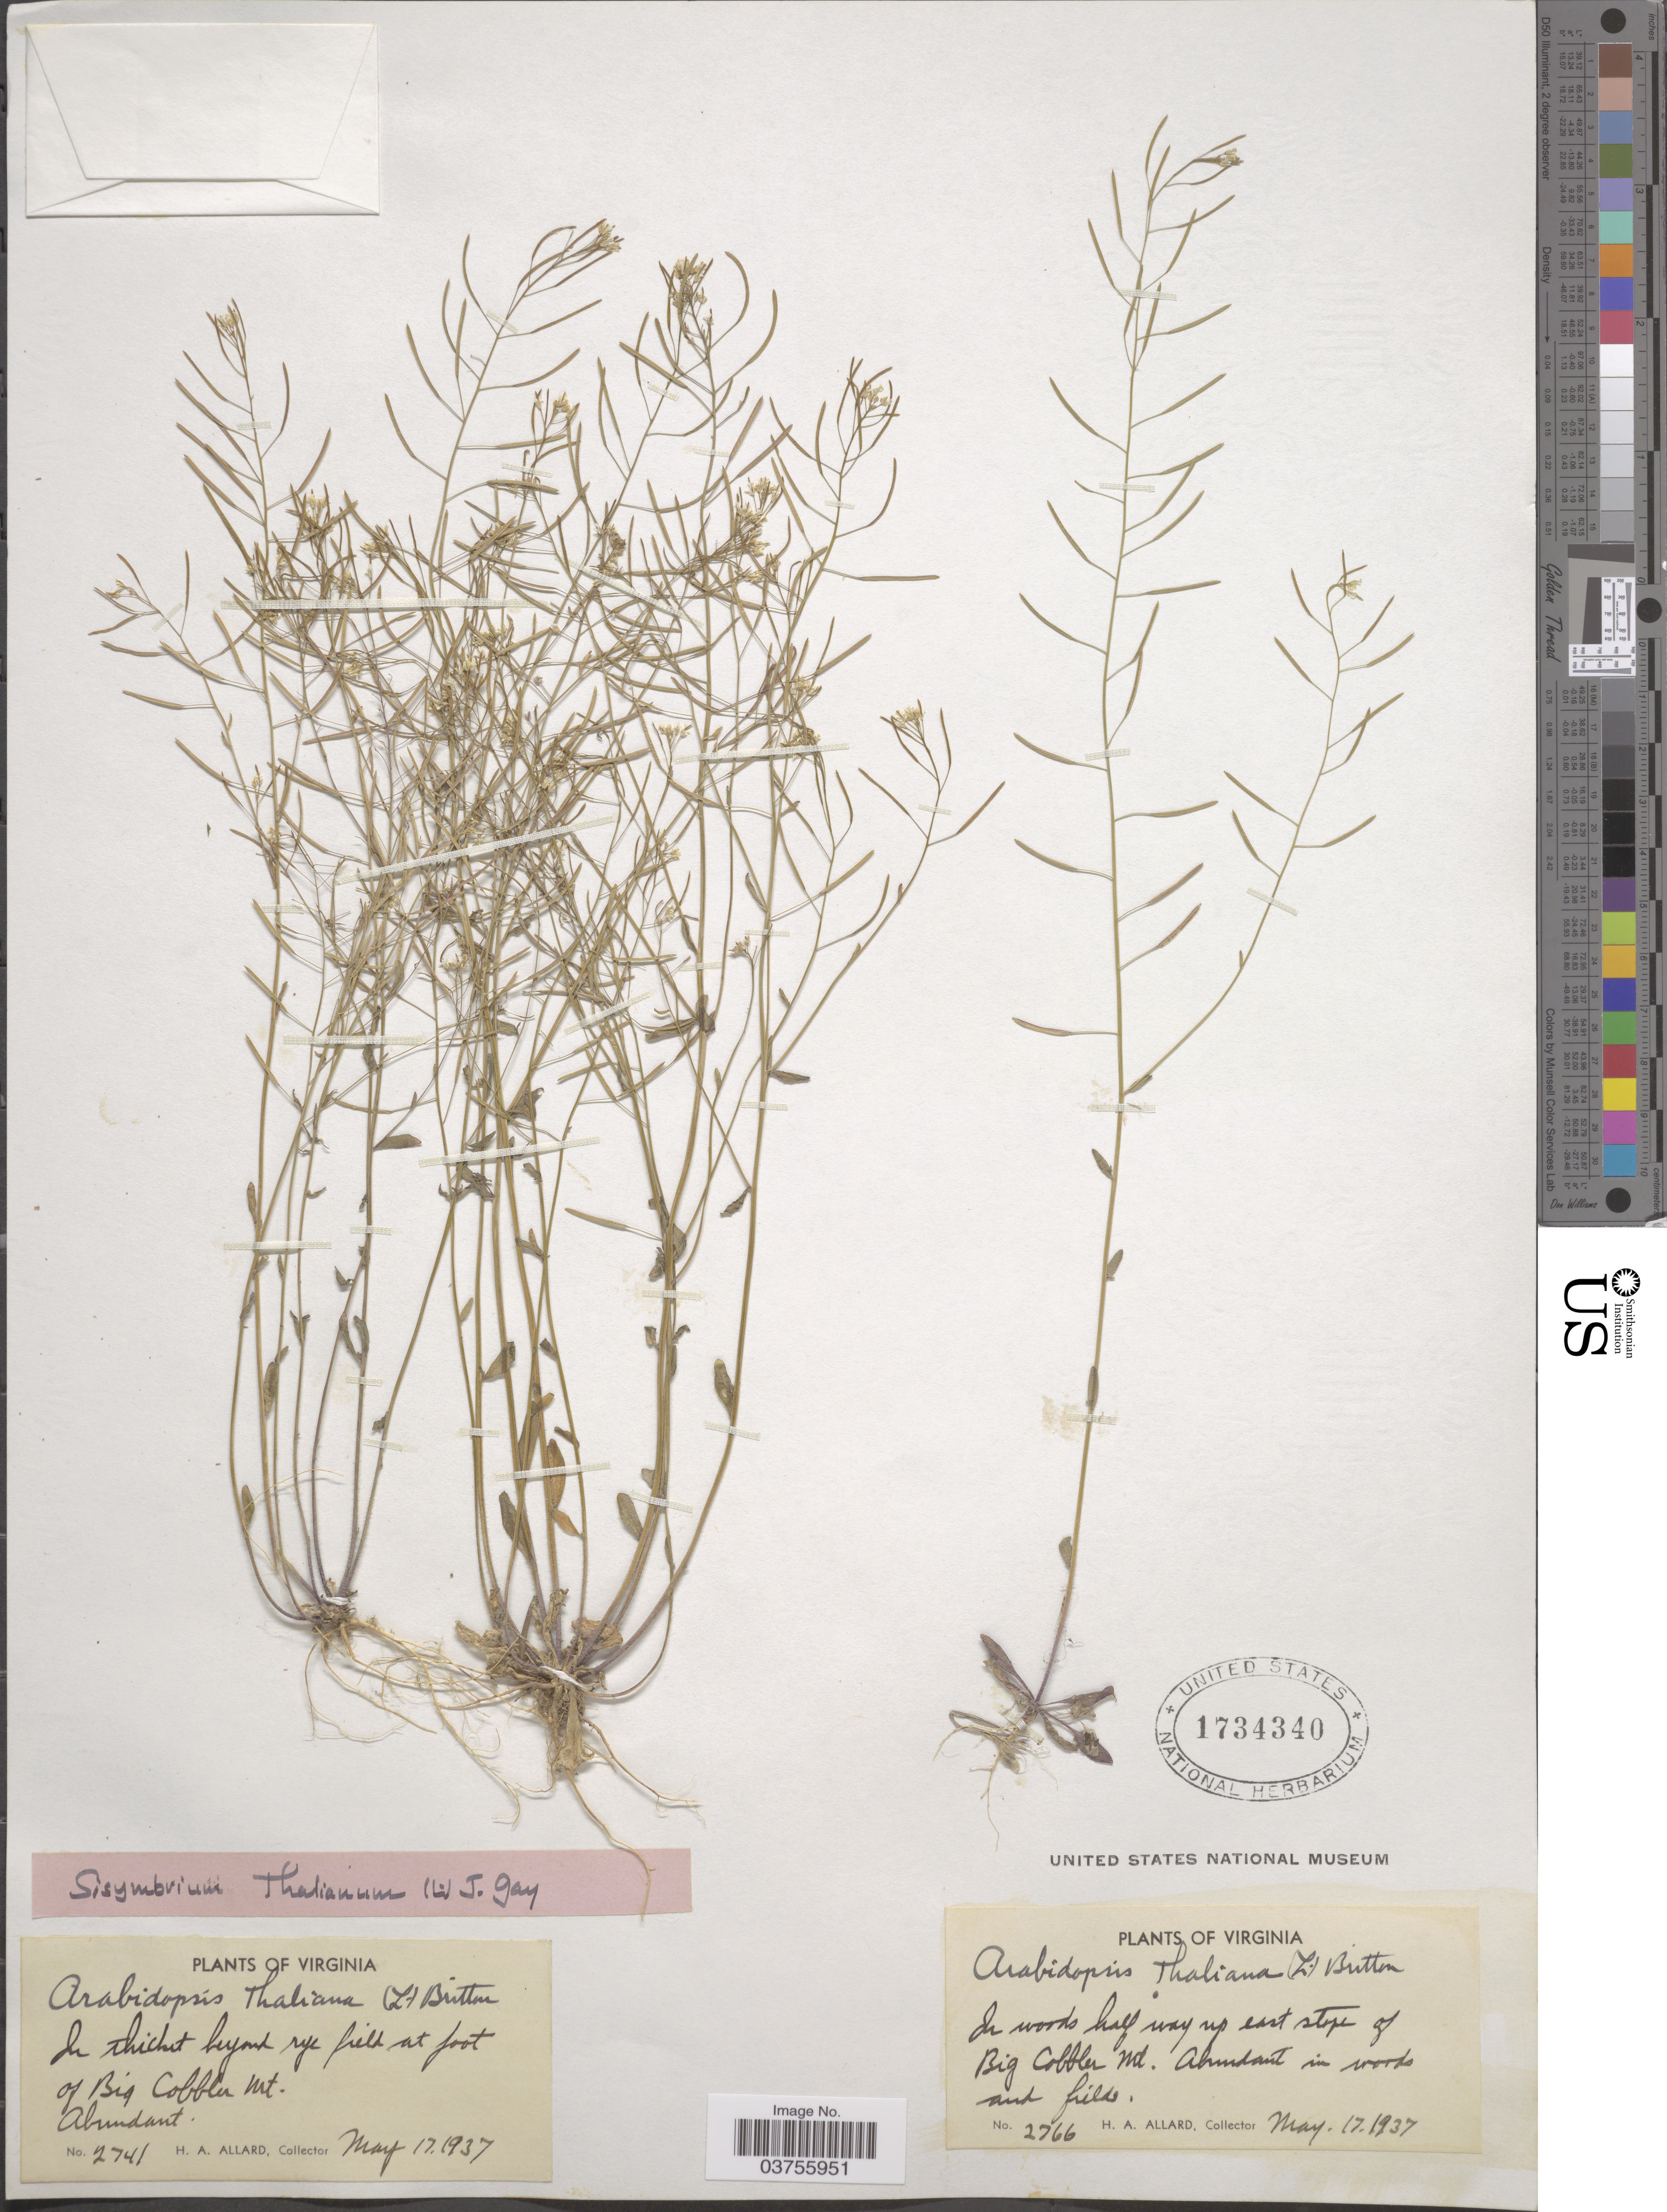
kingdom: Plantae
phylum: Tracheophyta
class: Magnoliopsida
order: Brassicales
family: Brassicaceae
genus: Arabidopsis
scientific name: Arabidopsis thaliana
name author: (L.) Heynh.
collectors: H. A. Allard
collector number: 2766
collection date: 1937-05-17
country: United States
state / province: Virginia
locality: In woods half way up east slope of Big Cobbler Mt.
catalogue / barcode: US 1734340